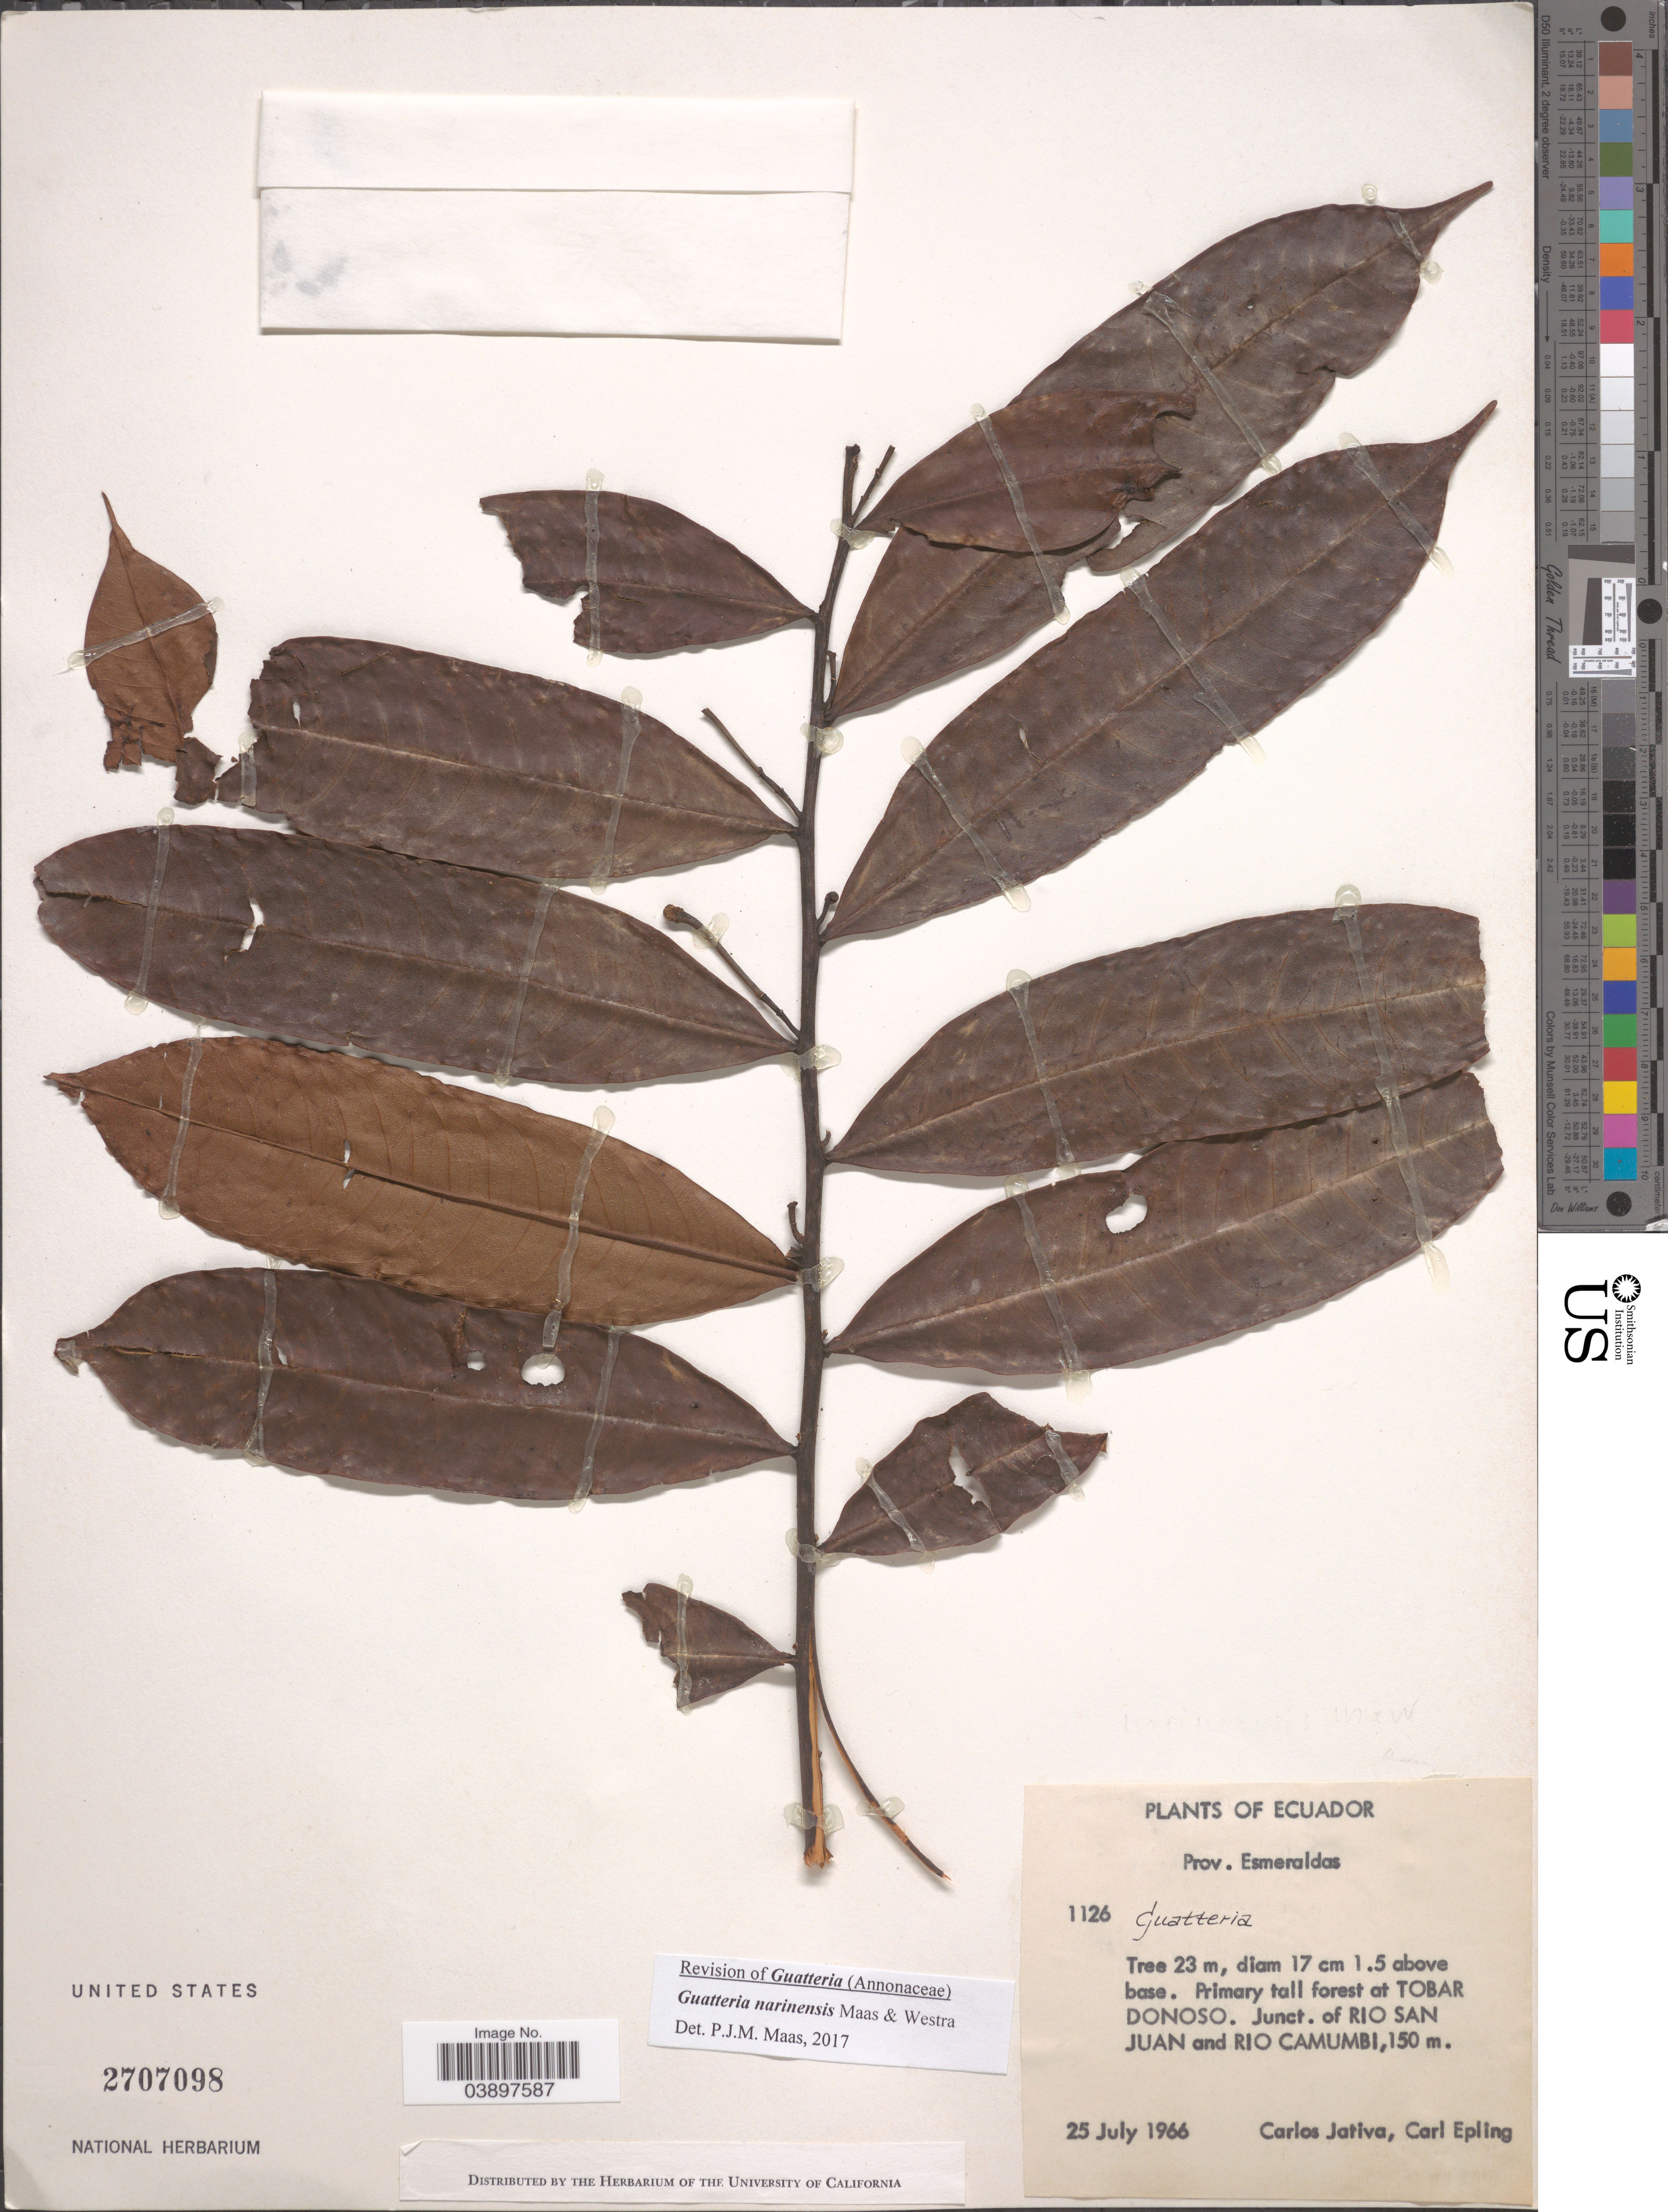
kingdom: Plantae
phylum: Tracheophyta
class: Magnoliopsida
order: Magnoliales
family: Annonaceae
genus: Guatteria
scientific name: Guatteria narinensis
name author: Westra ex Maas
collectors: C. D. Játiva & C. C. Epling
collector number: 1126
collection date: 1966-07-25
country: Ecuador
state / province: Esmeraldas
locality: Tobar Donoso. Junct. of Rio San Juan and Rio Camumbi.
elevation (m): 150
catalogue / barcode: US 2707098